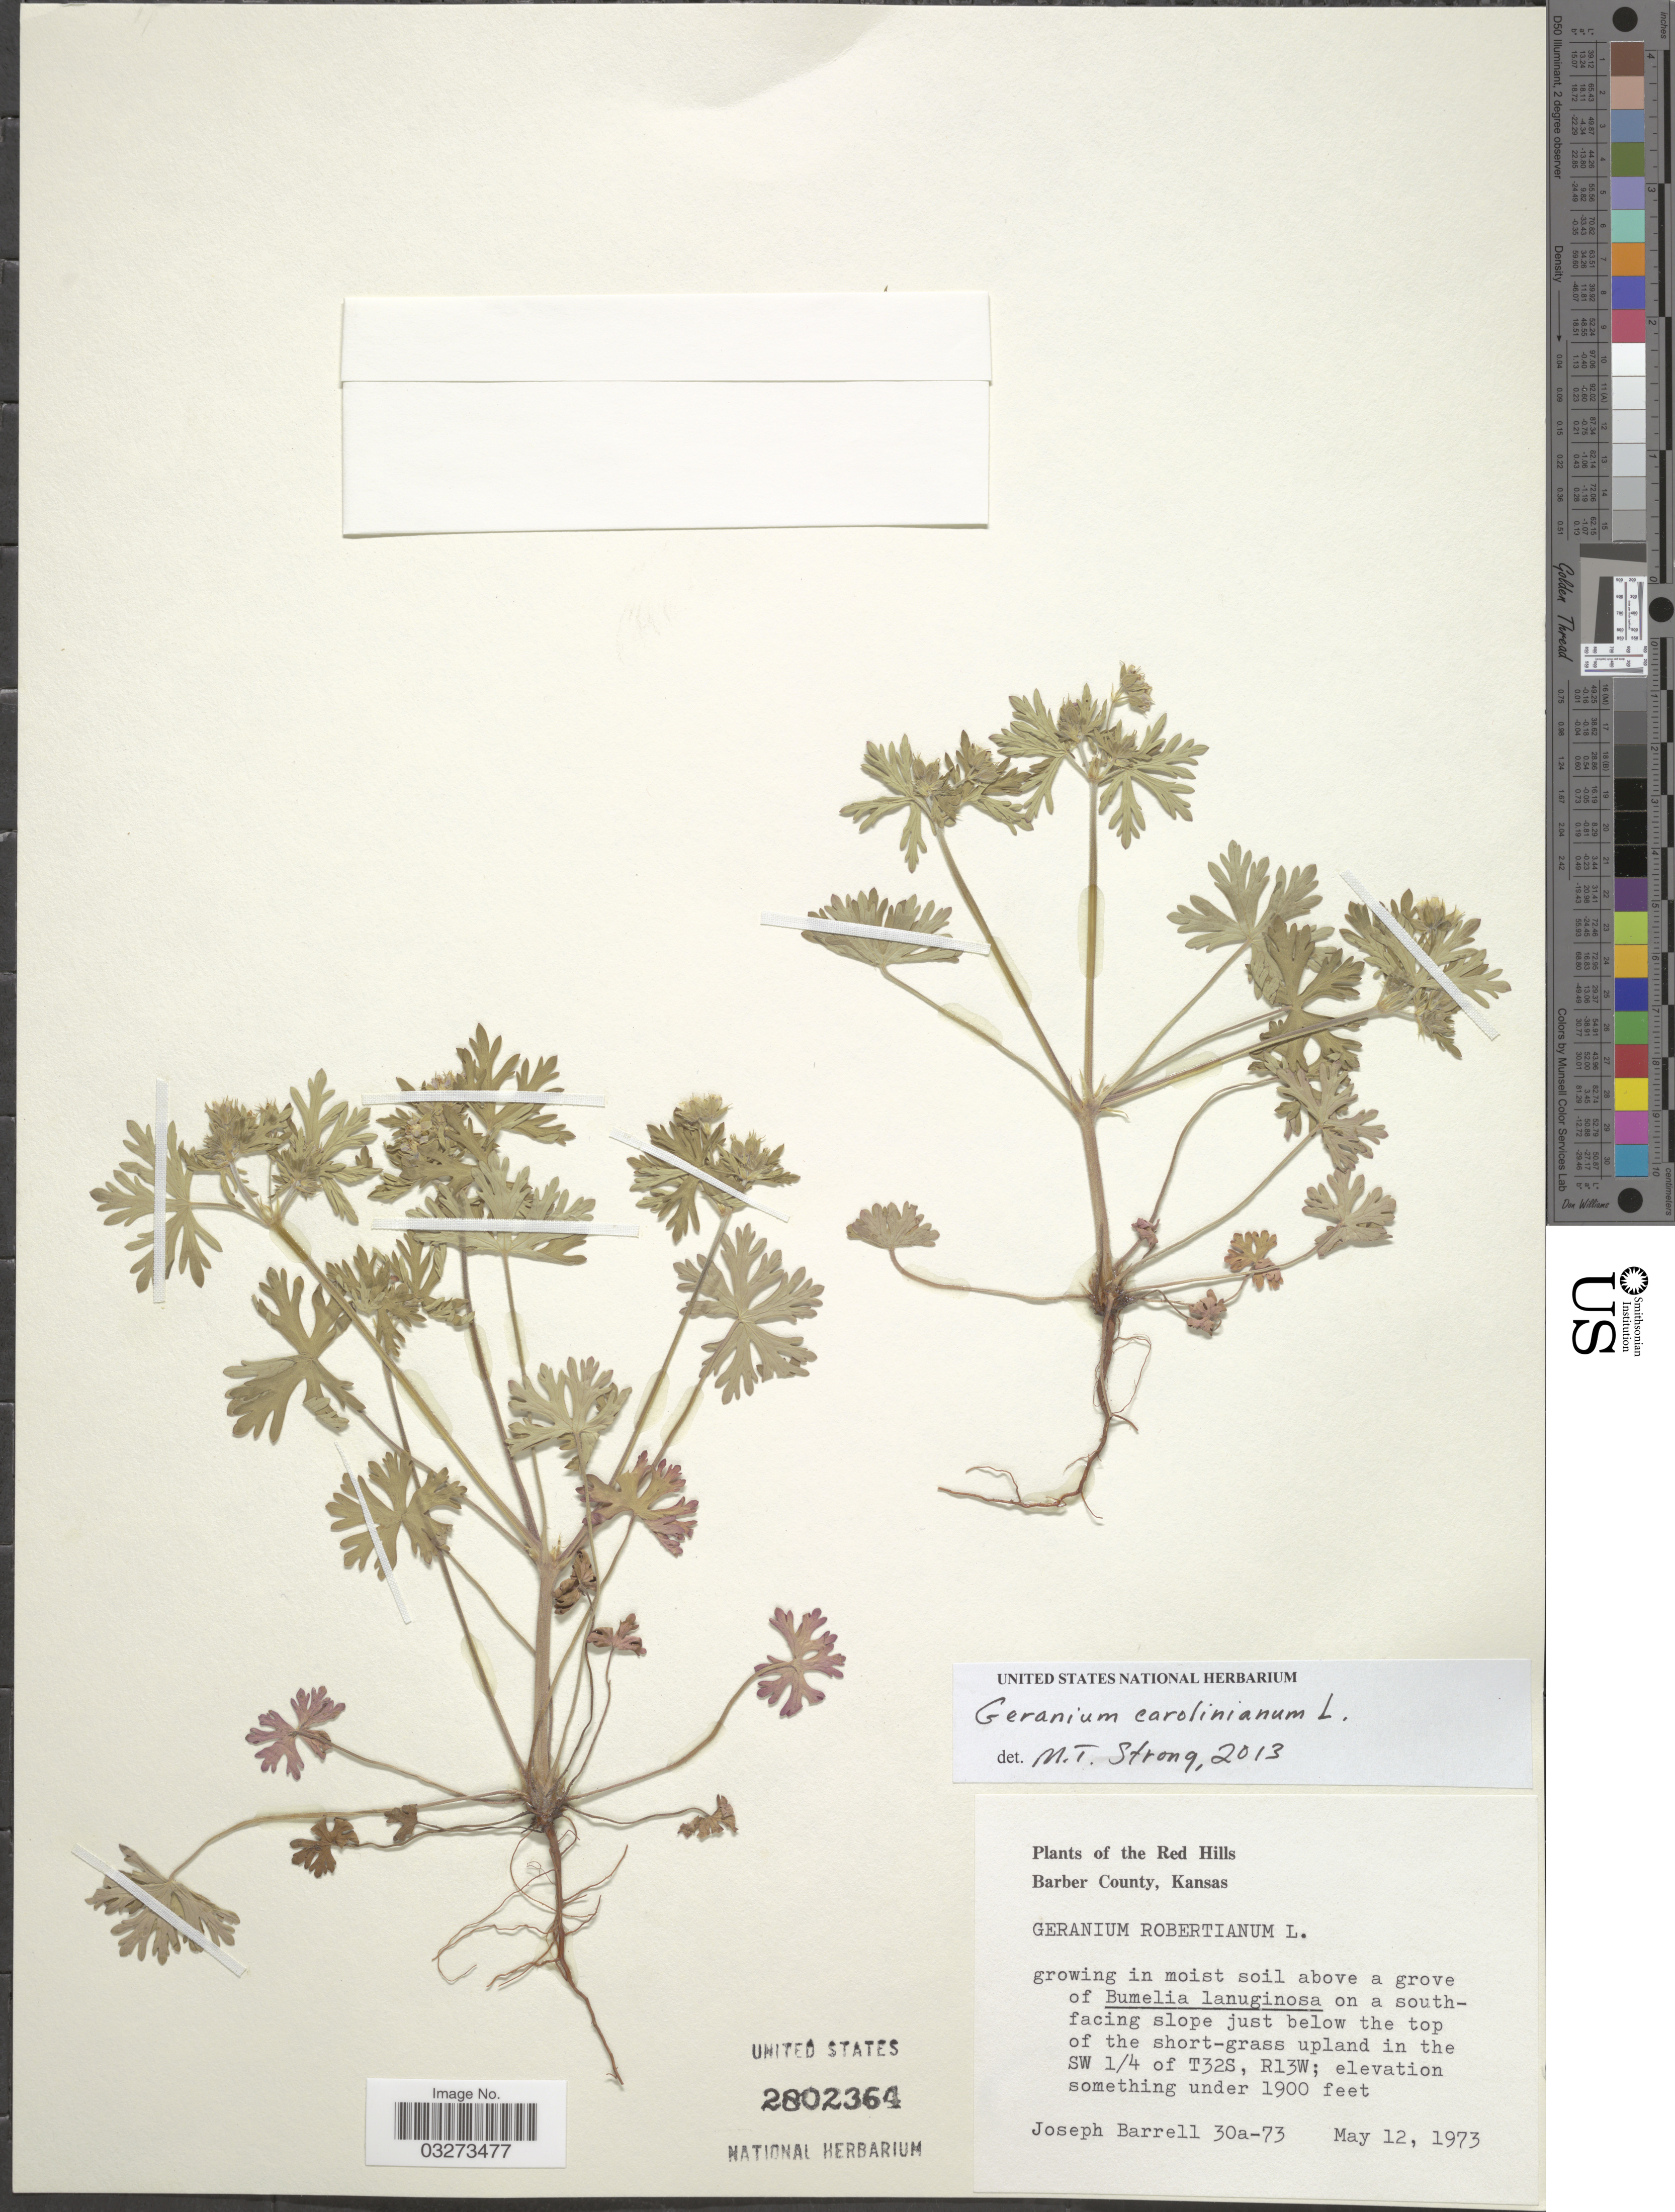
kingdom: Plantae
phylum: Tracheophyta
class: Magnoliopsida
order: Geraniales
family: Geraniaceae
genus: Geranium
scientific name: Geranium carolinianum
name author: L.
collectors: J. Barrell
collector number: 30a-73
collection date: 1973-05-12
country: United States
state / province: Kansas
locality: Red Hills, Barber County, on a south facing slope just below the of the short-grass upland in the SW ¼ of T32S, R13W.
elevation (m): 579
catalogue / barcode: US 2802364